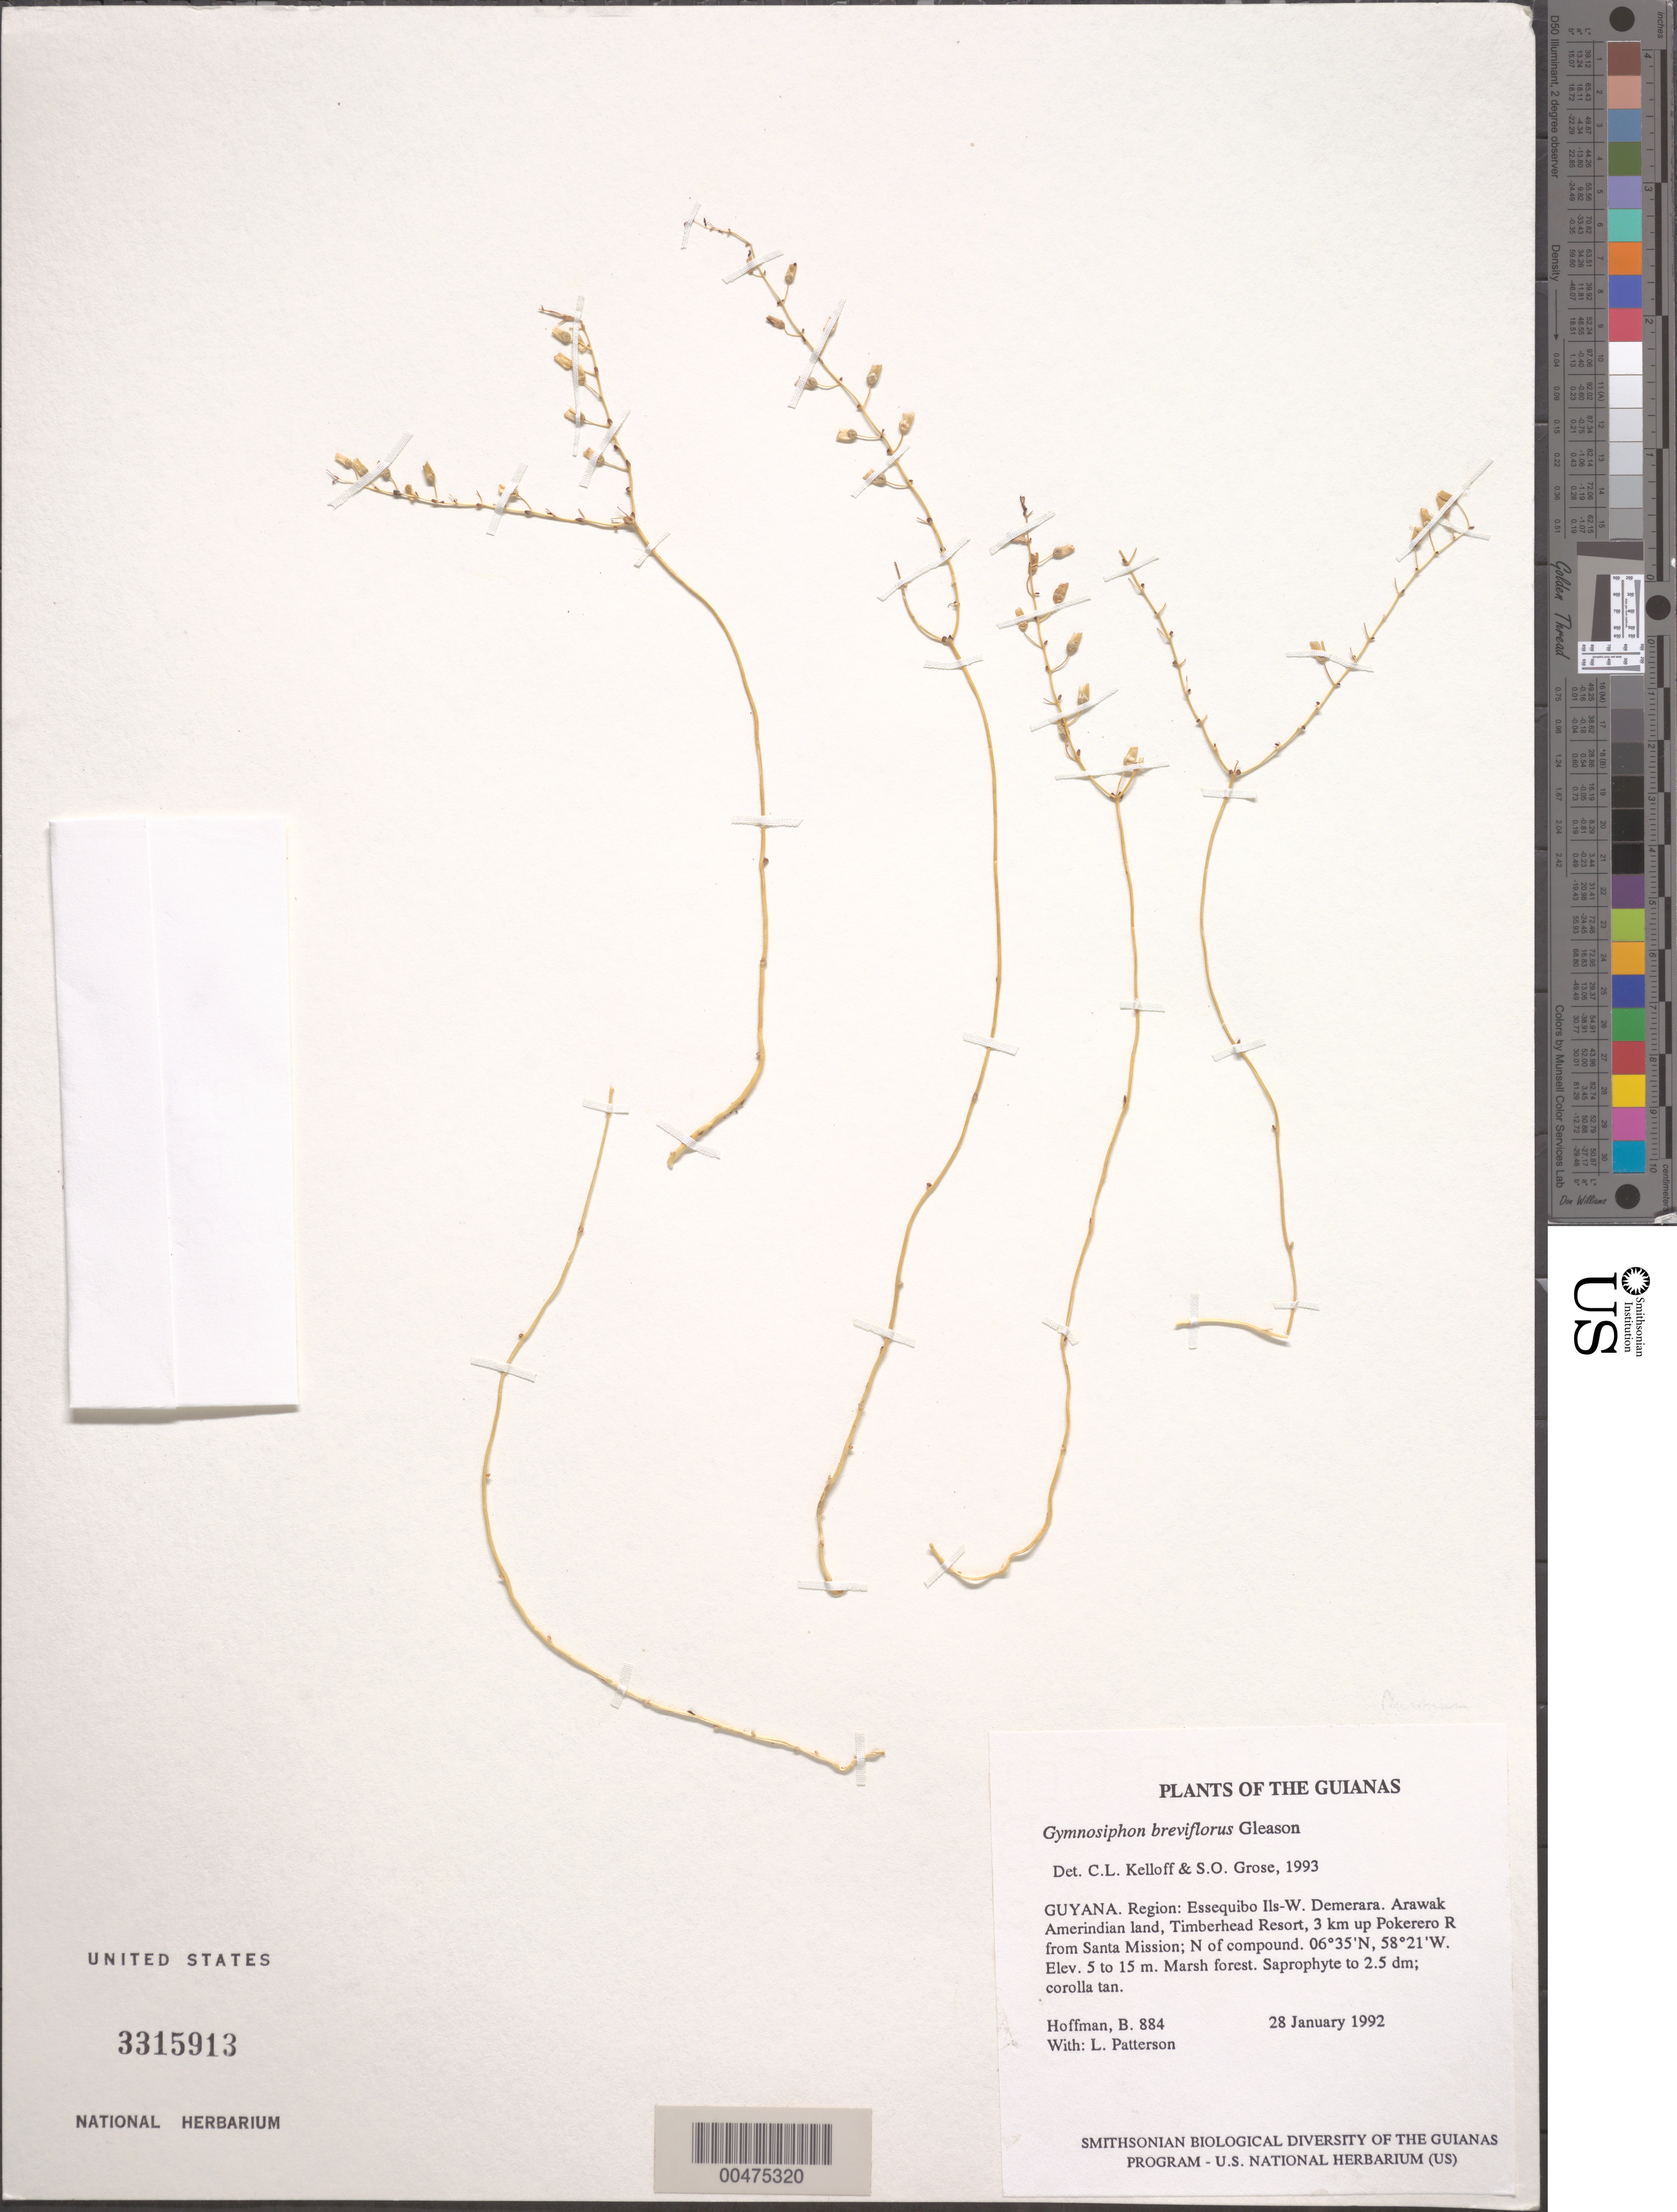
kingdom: Plantae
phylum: Tracheophyta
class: Liliopsida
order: Dioscoreales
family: Burmanniaceae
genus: Gymnosiphon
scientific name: Gymnosiphon breviflorus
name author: Gleason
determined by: Kelloff, Carol L.; Grose, S. O.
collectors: B. Hoffman & L. Patterson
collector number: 884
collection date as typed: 28 January 1992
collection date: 1992-01-28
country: Guyana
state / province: Essequibo Isl-W. Demerara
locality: Arawak Amerindian land, Timberhead Resort, 3 km up Pokerero River from Santa Mission; North of compound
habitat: Marsh forest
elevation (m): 5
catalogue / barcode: US 3315913